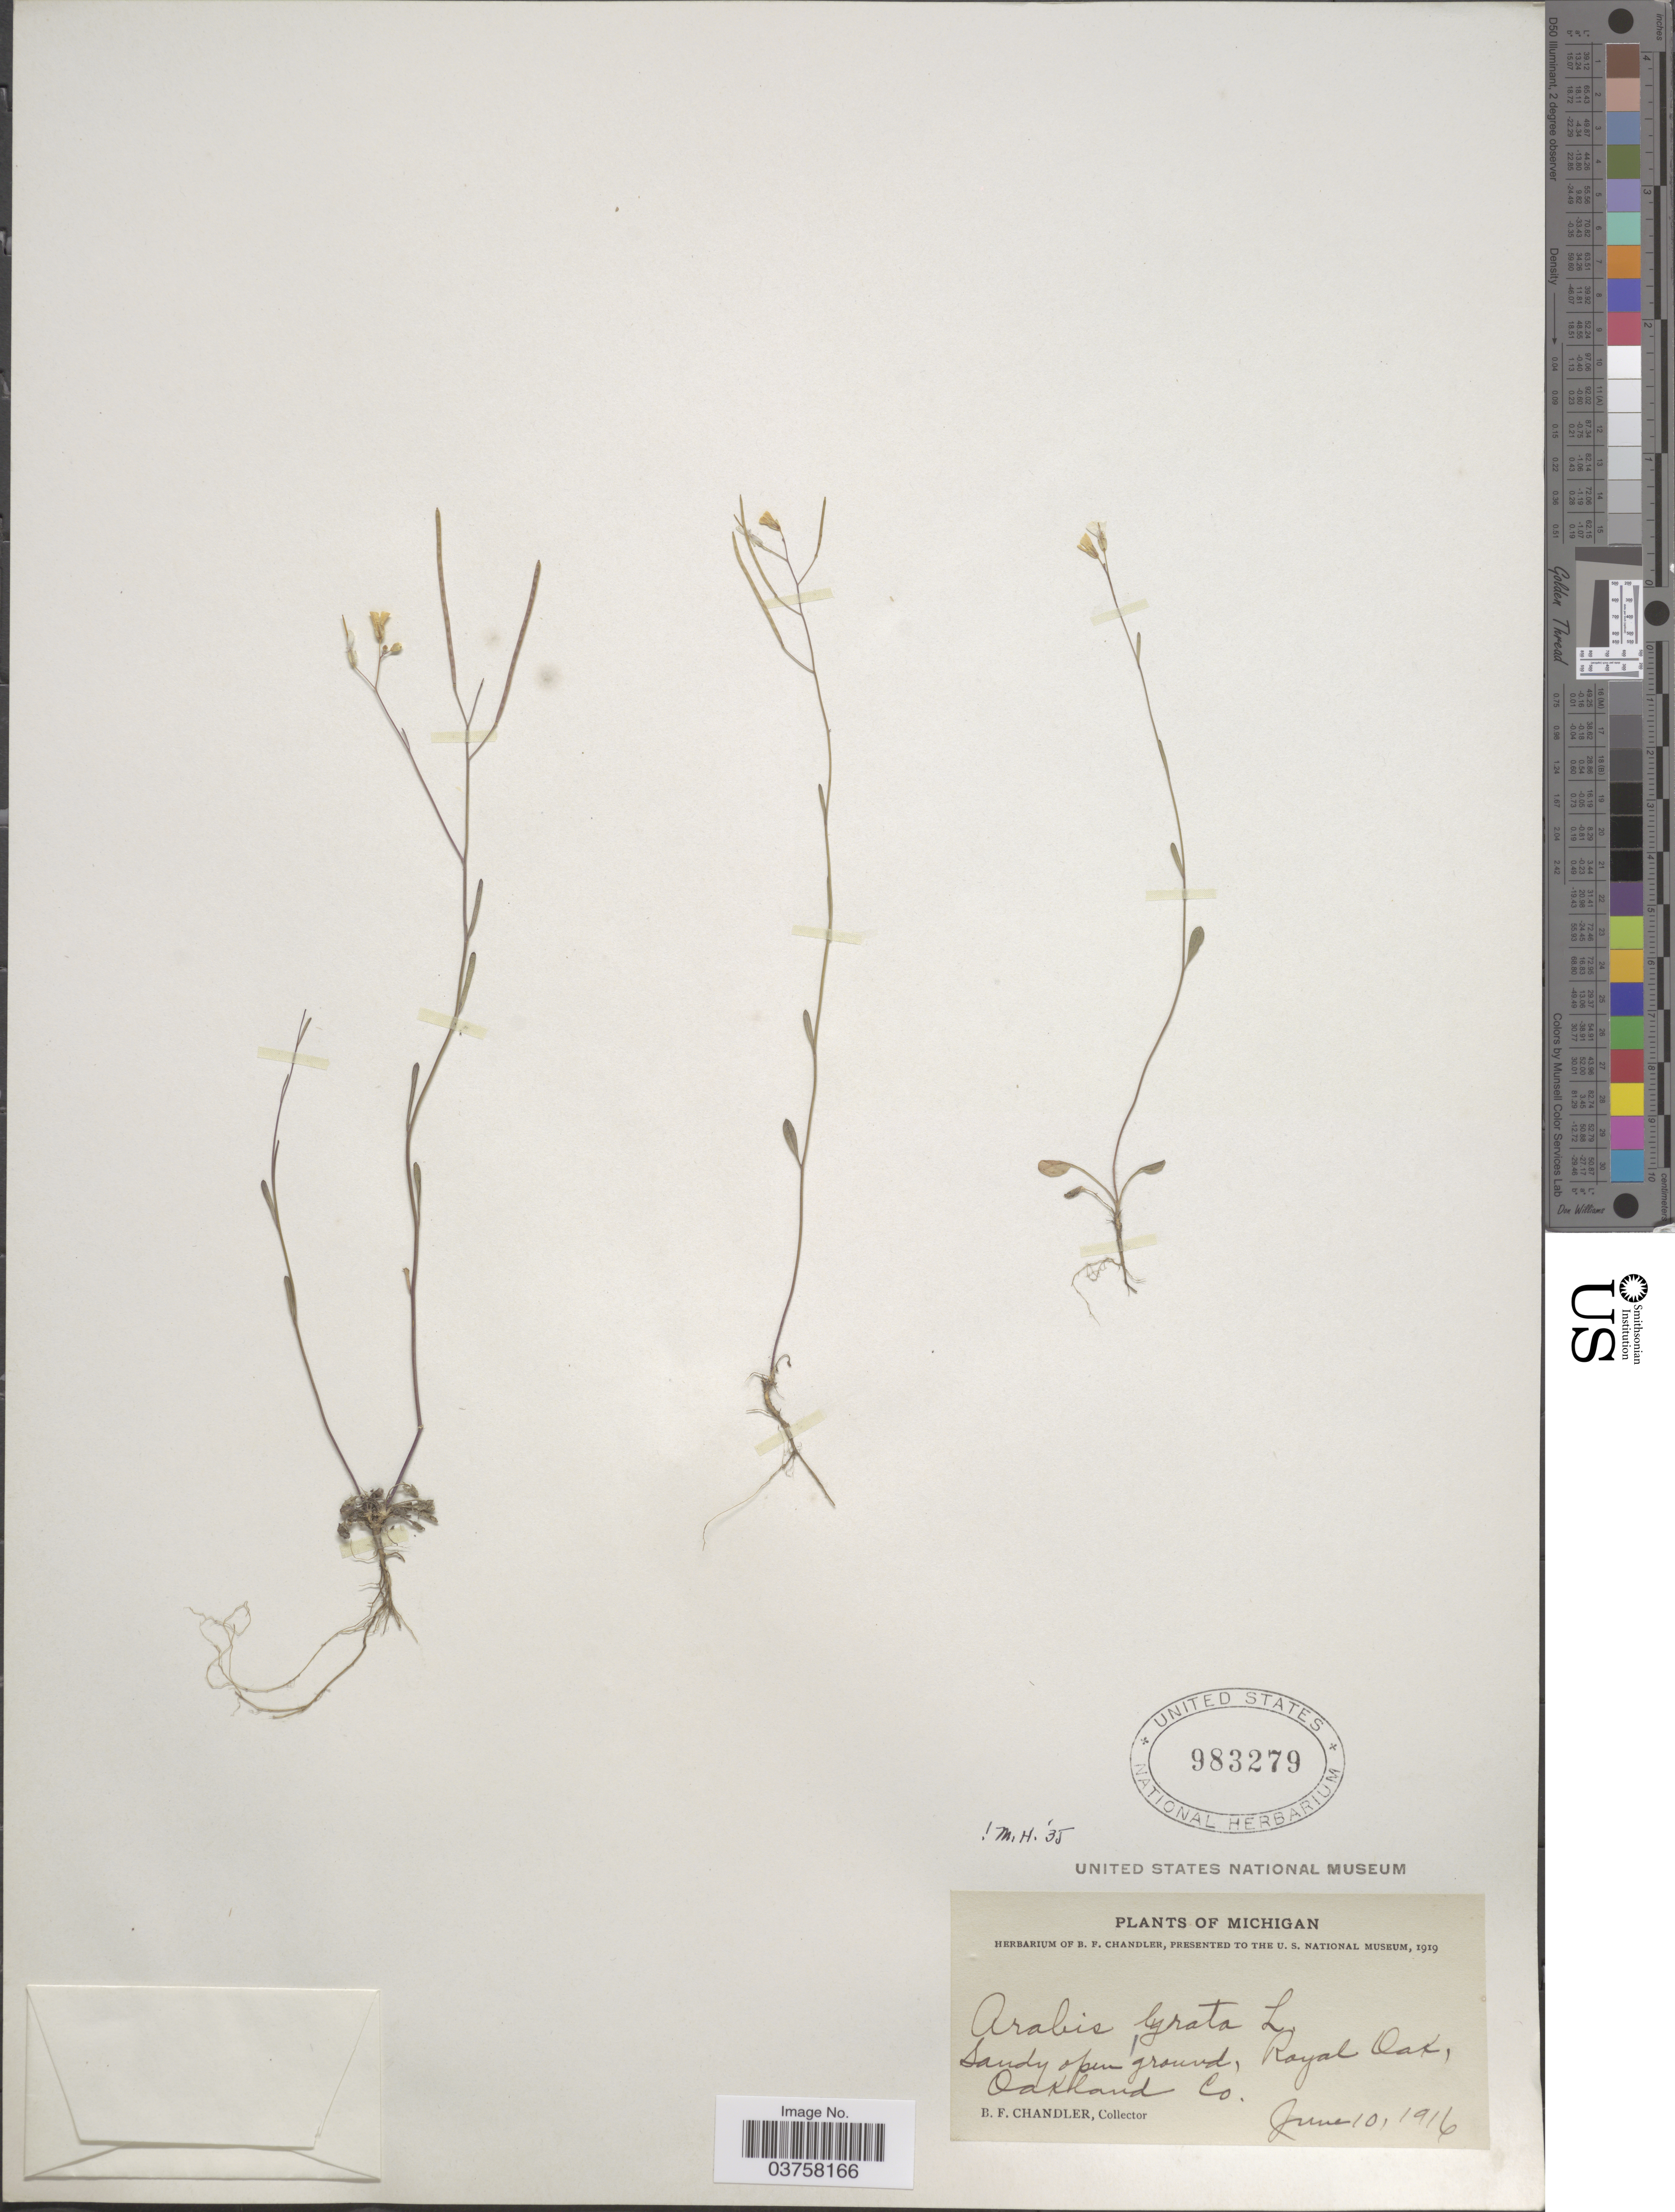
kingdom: Plantae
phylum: Tracheophyta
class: Magnoliopsida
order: Brassicales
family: Brassicaceae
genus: Arabis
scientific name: Arabis lyrata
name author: L.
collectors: B. F. Chandler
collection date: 1916-06-10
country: United States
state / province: Michigan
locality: Royal Oak, Oakland Co.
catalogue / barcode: US 983279